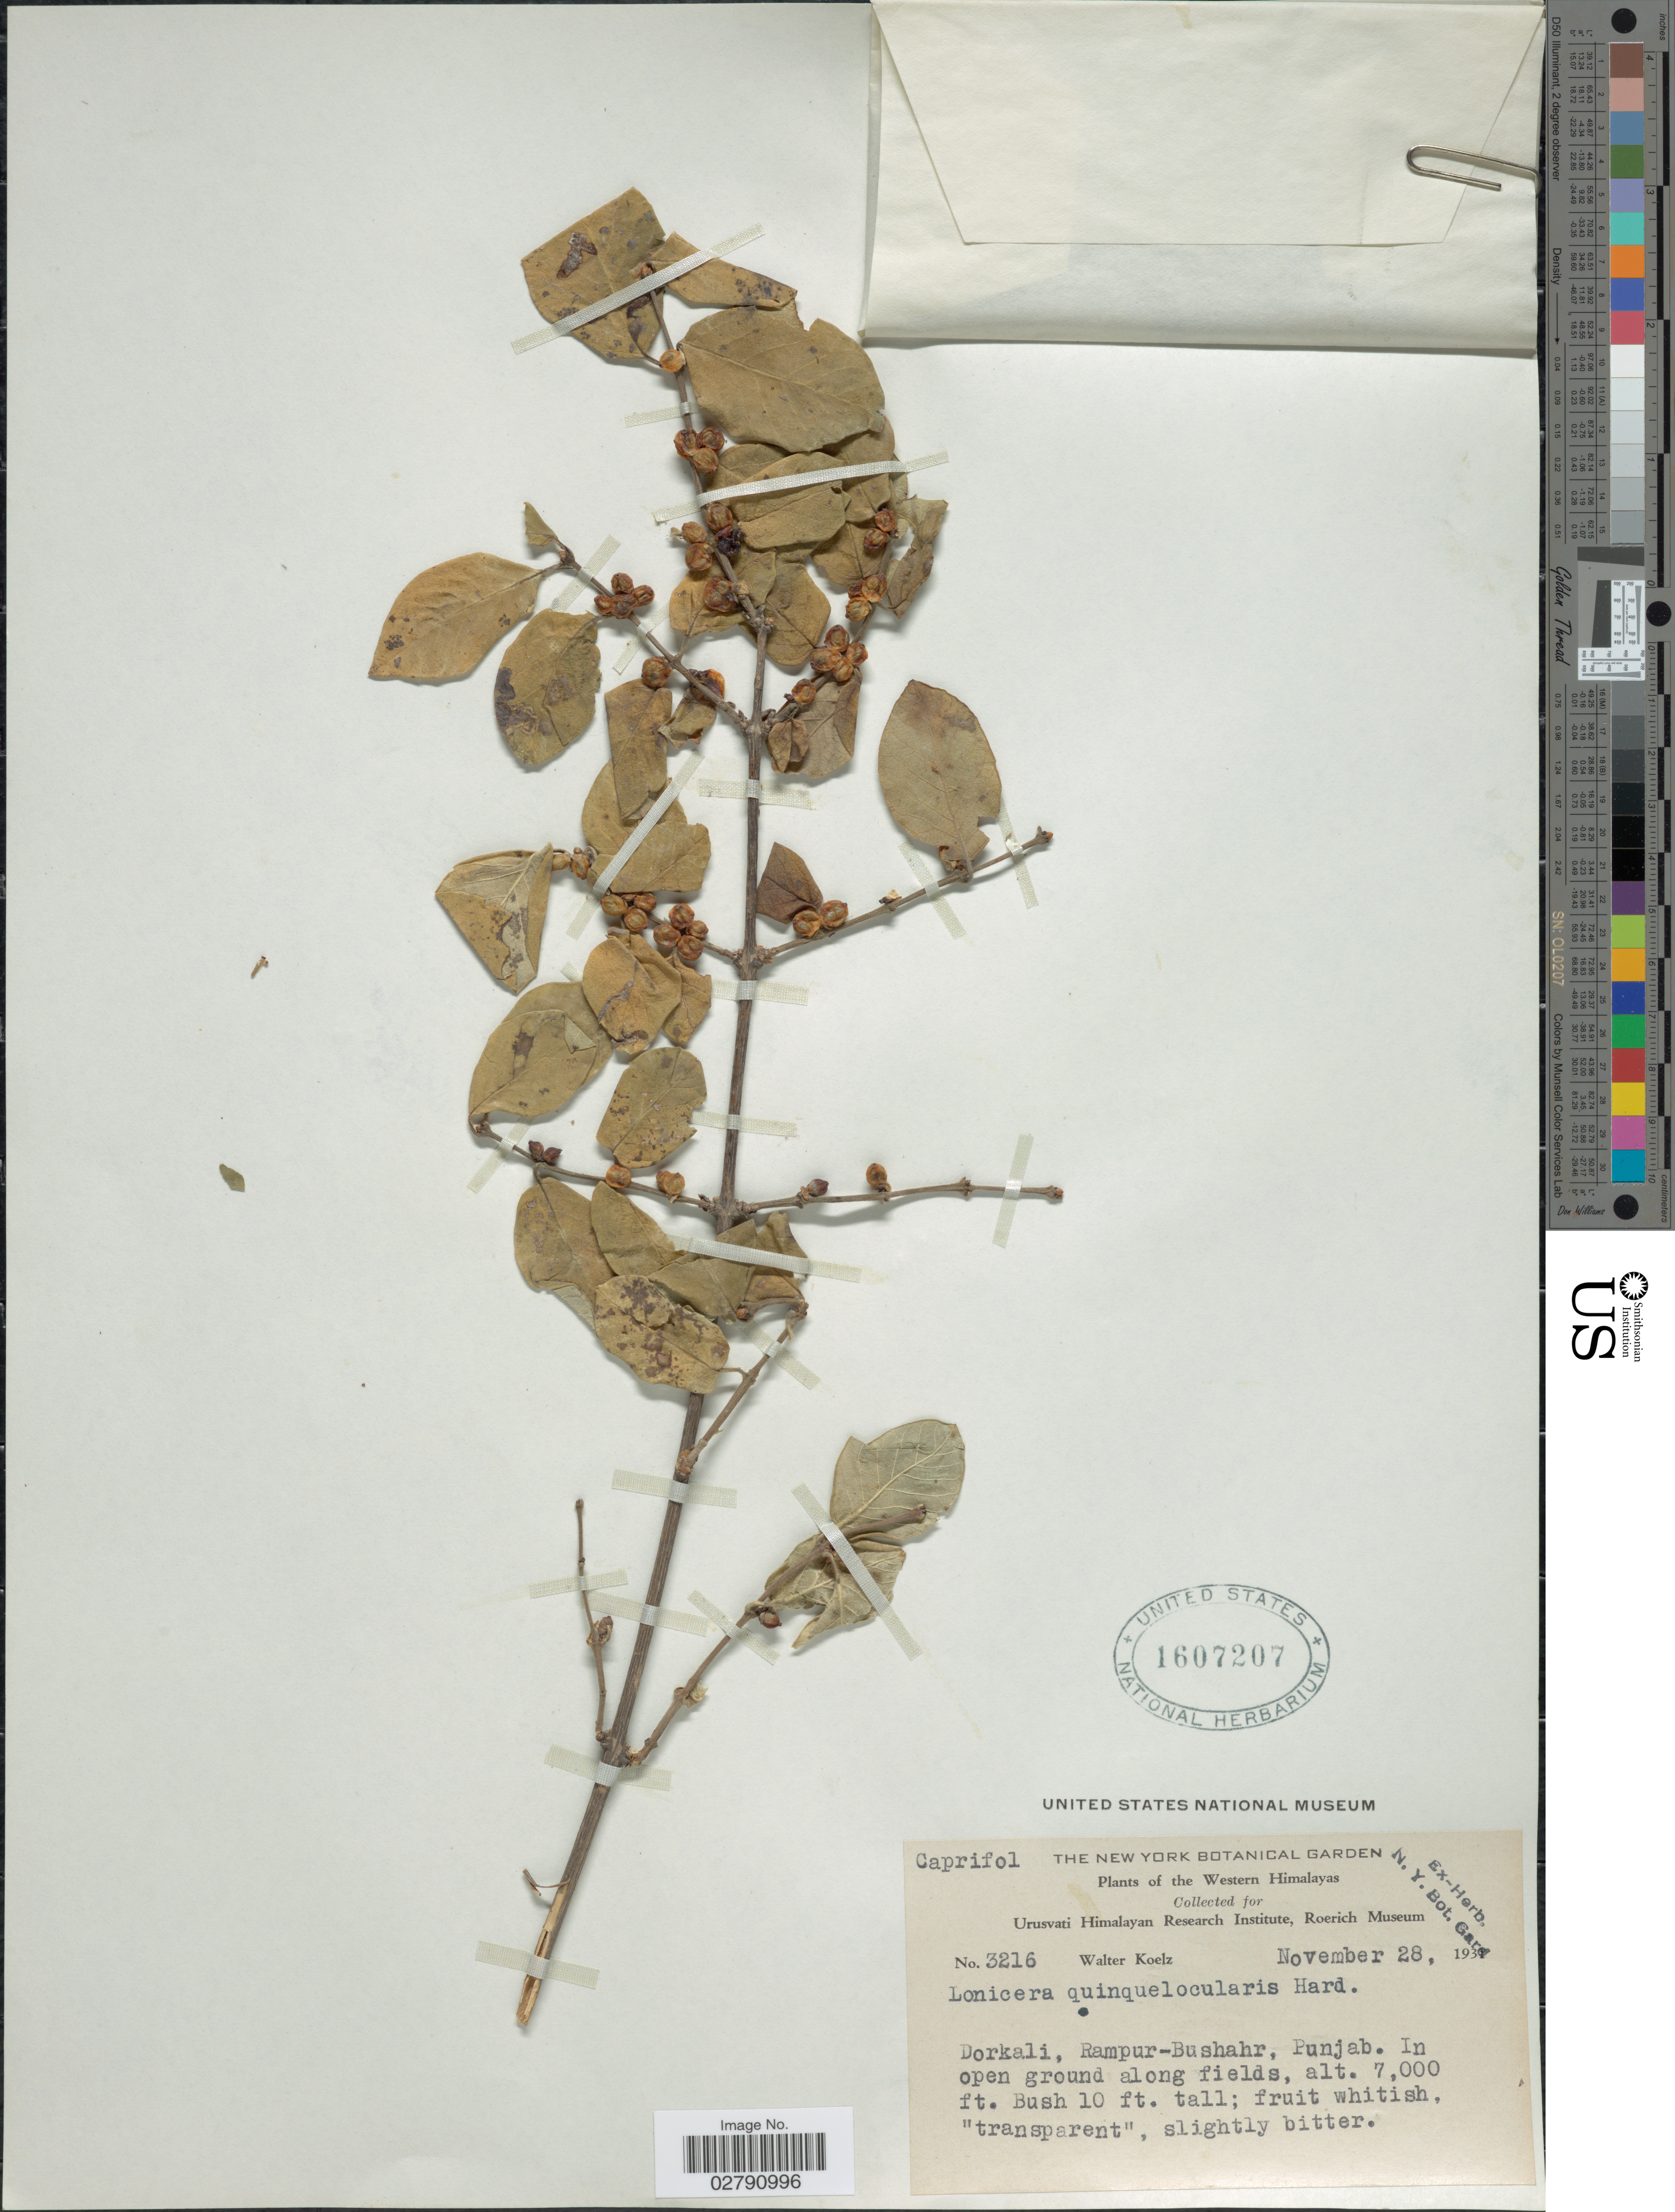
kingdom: Plantae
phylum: Tracheophyta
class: Magnoliopsida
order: Dipsacales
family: Caprifoliaceae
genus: Lonicera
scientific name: Lonicera quinquelocularis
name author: Hardw.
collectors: W. N. Koelz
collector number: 3216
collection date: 1931-11-28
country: India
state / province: Punjab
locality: Western Himalayas. Dorkali, Rampur-Bushahr.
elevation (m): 2134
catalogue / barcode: US 1607207